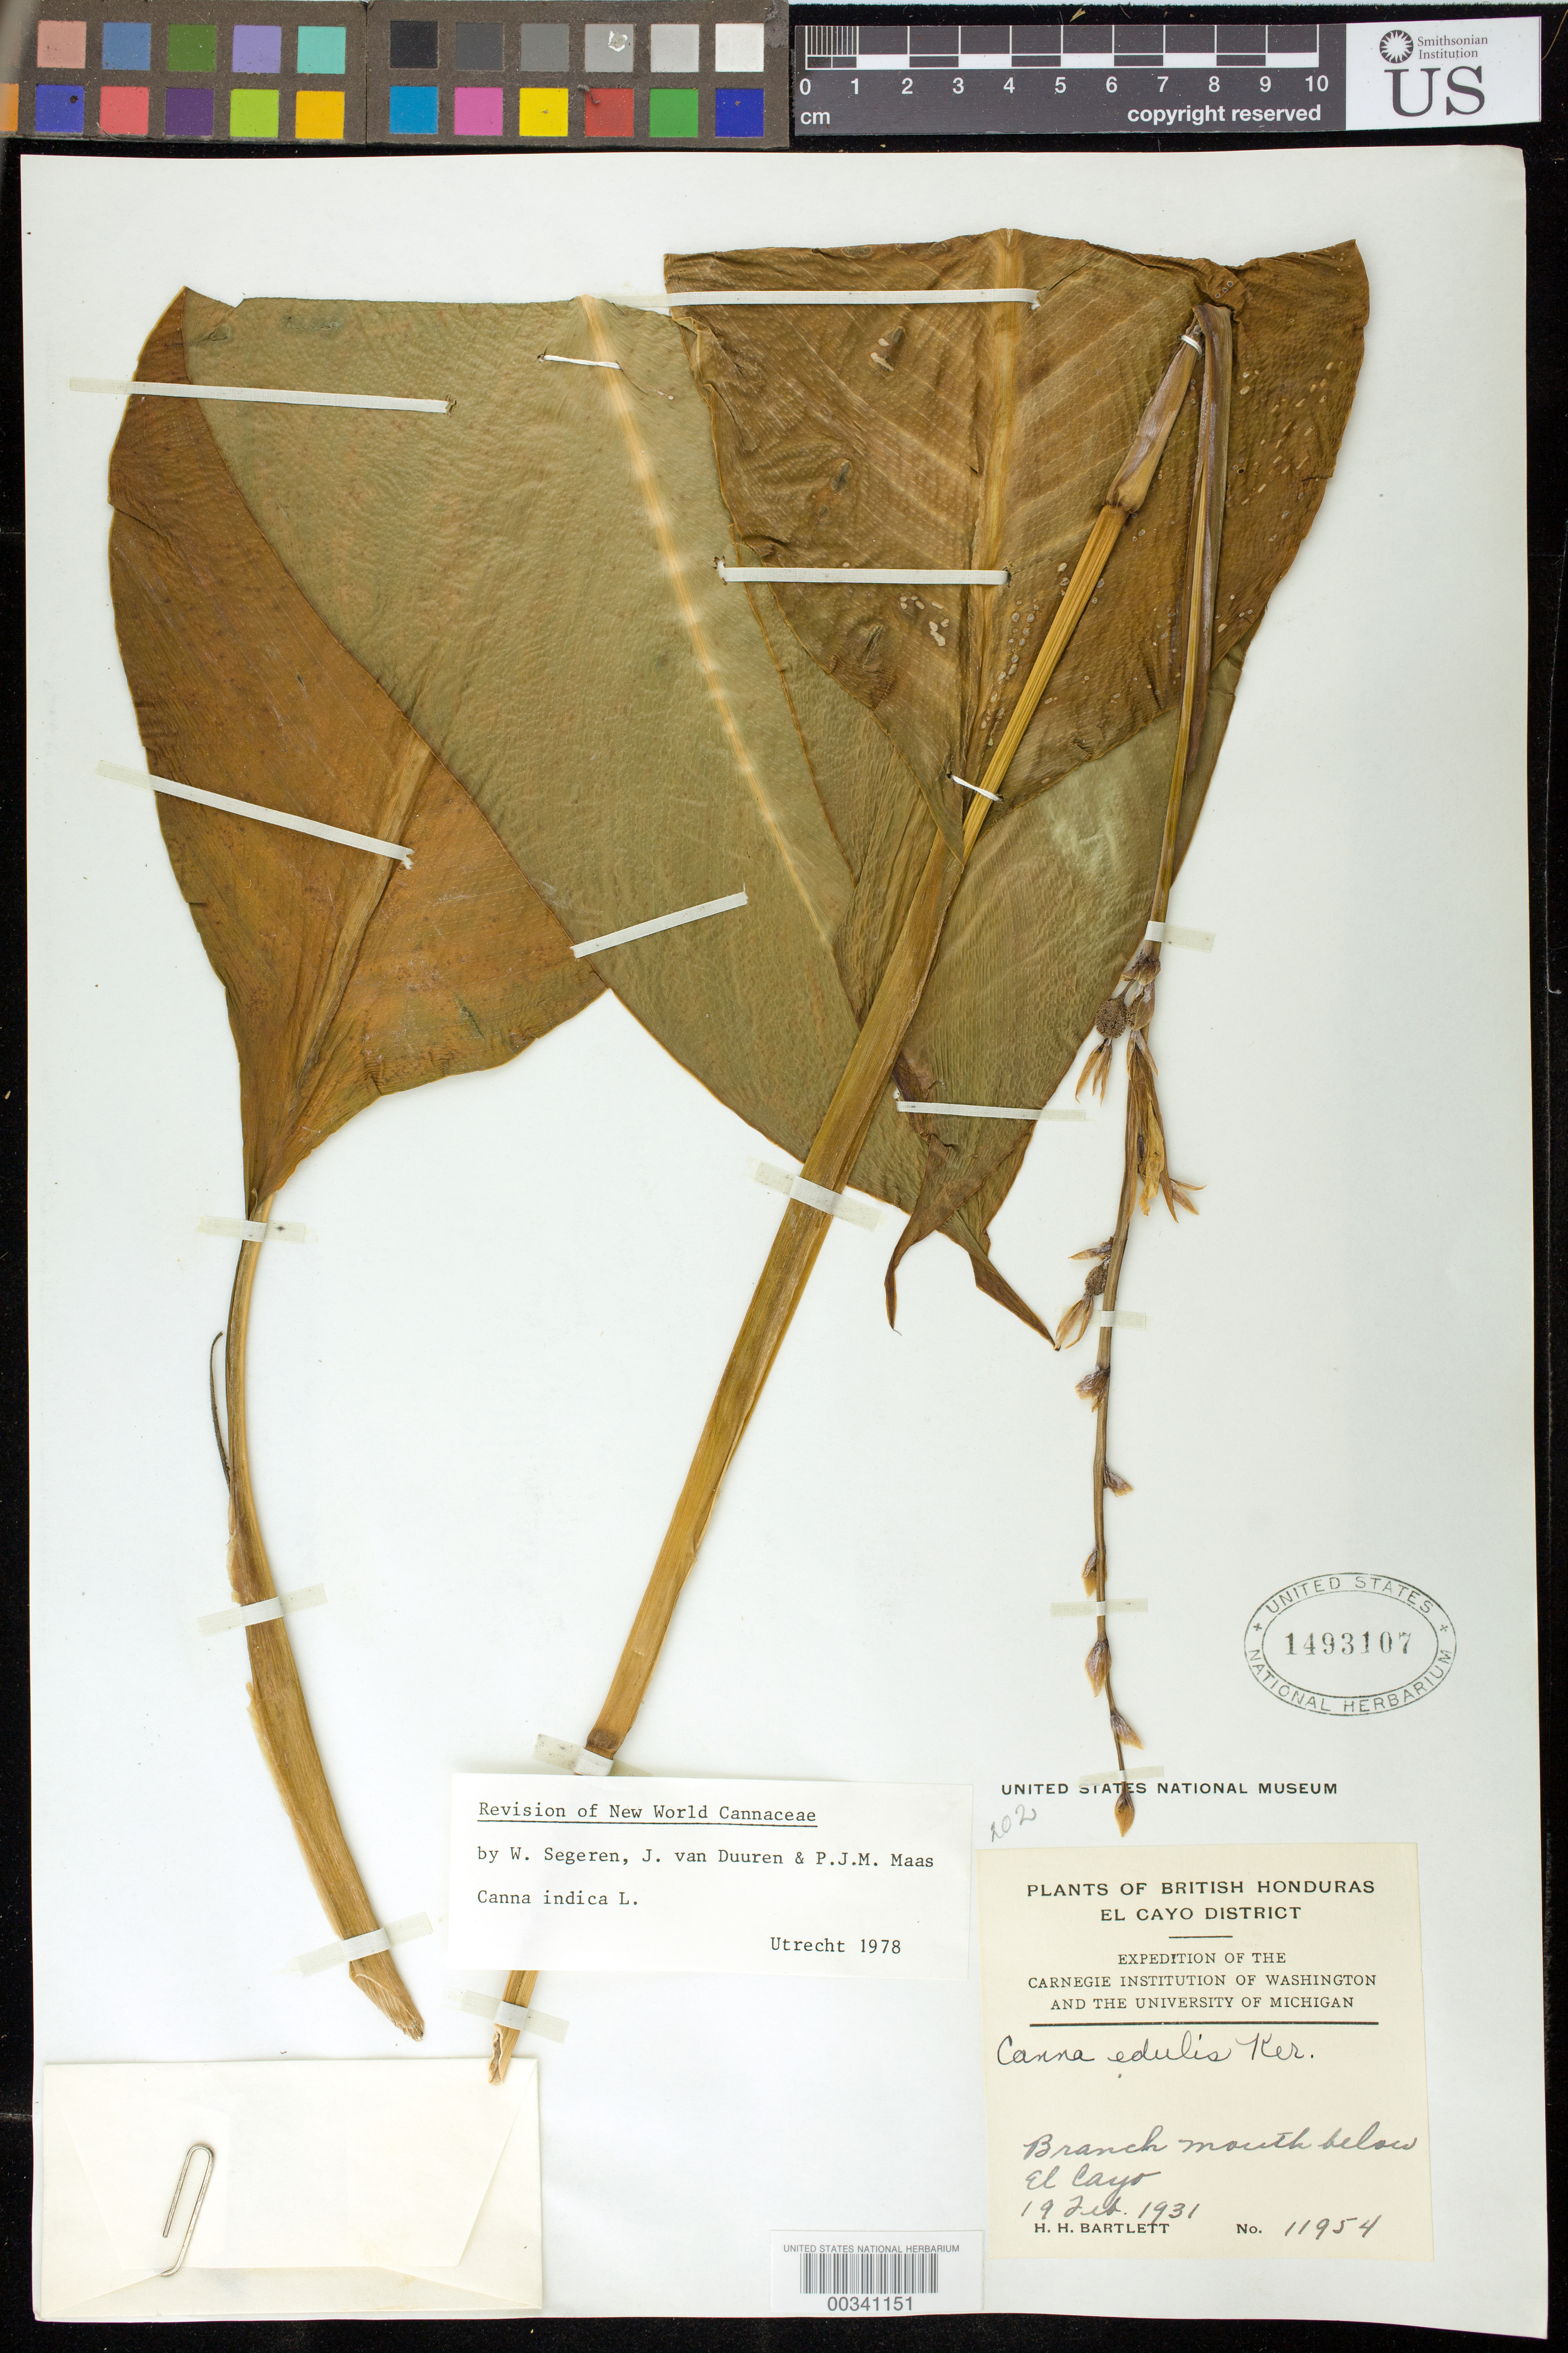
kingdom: Plantae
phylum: Tracheophyta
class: Liliopsida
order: Zingiberales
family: Cannaceae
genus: Canna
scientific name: Canna indica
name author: L.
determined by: Segeren, W.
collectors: H. H. Bartlett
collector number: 11954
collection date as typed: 19 Feb 1931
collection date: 1931-02-19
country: Belize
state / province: Cayo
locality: Branch mouth below El Cayo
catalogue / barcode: US 1493107